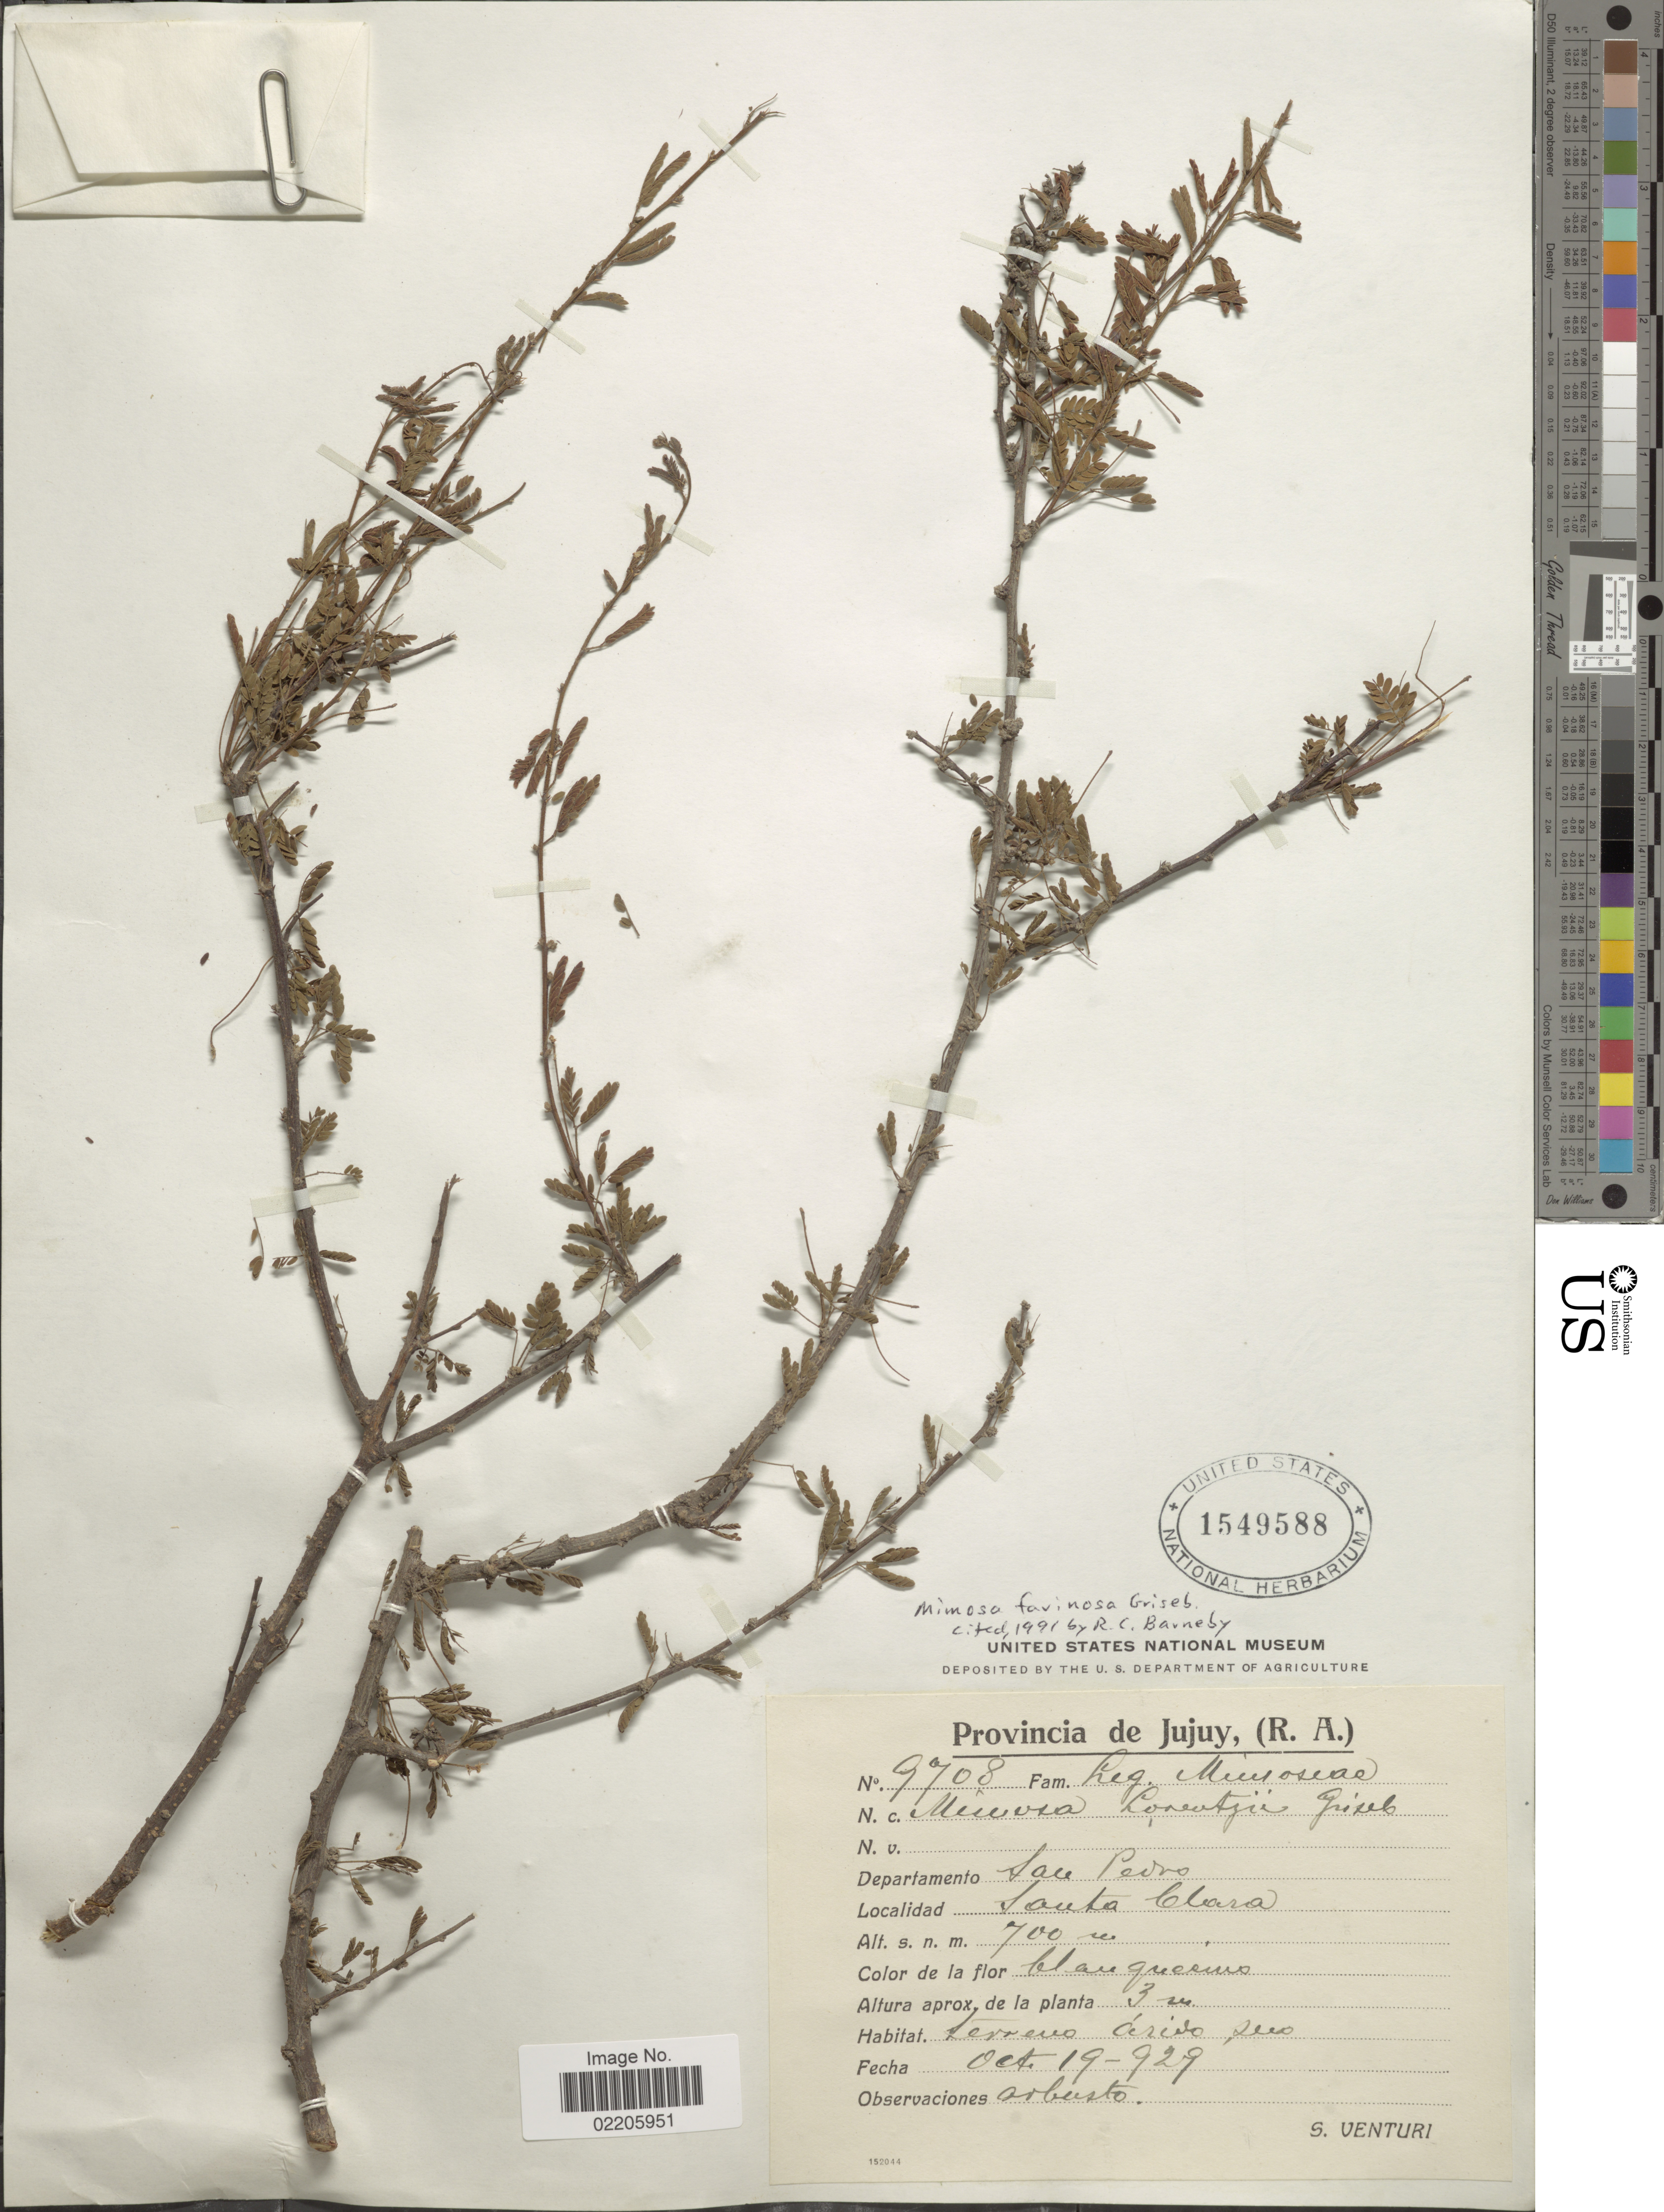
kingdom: Plantae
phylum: Tracheophyta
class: Magnoliopsida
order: Fabales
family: Fabaceae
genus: Mimosa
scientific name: Mimosa farinosa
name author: Griseb.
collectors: S. Venturi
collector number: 9708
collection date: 1929-10-19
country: Argentina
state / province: Jujuy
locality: Provincia de Jujuy, (R. A.). Departamento San Pedro. Santa Clara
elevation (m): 700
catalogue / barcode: US 1549588